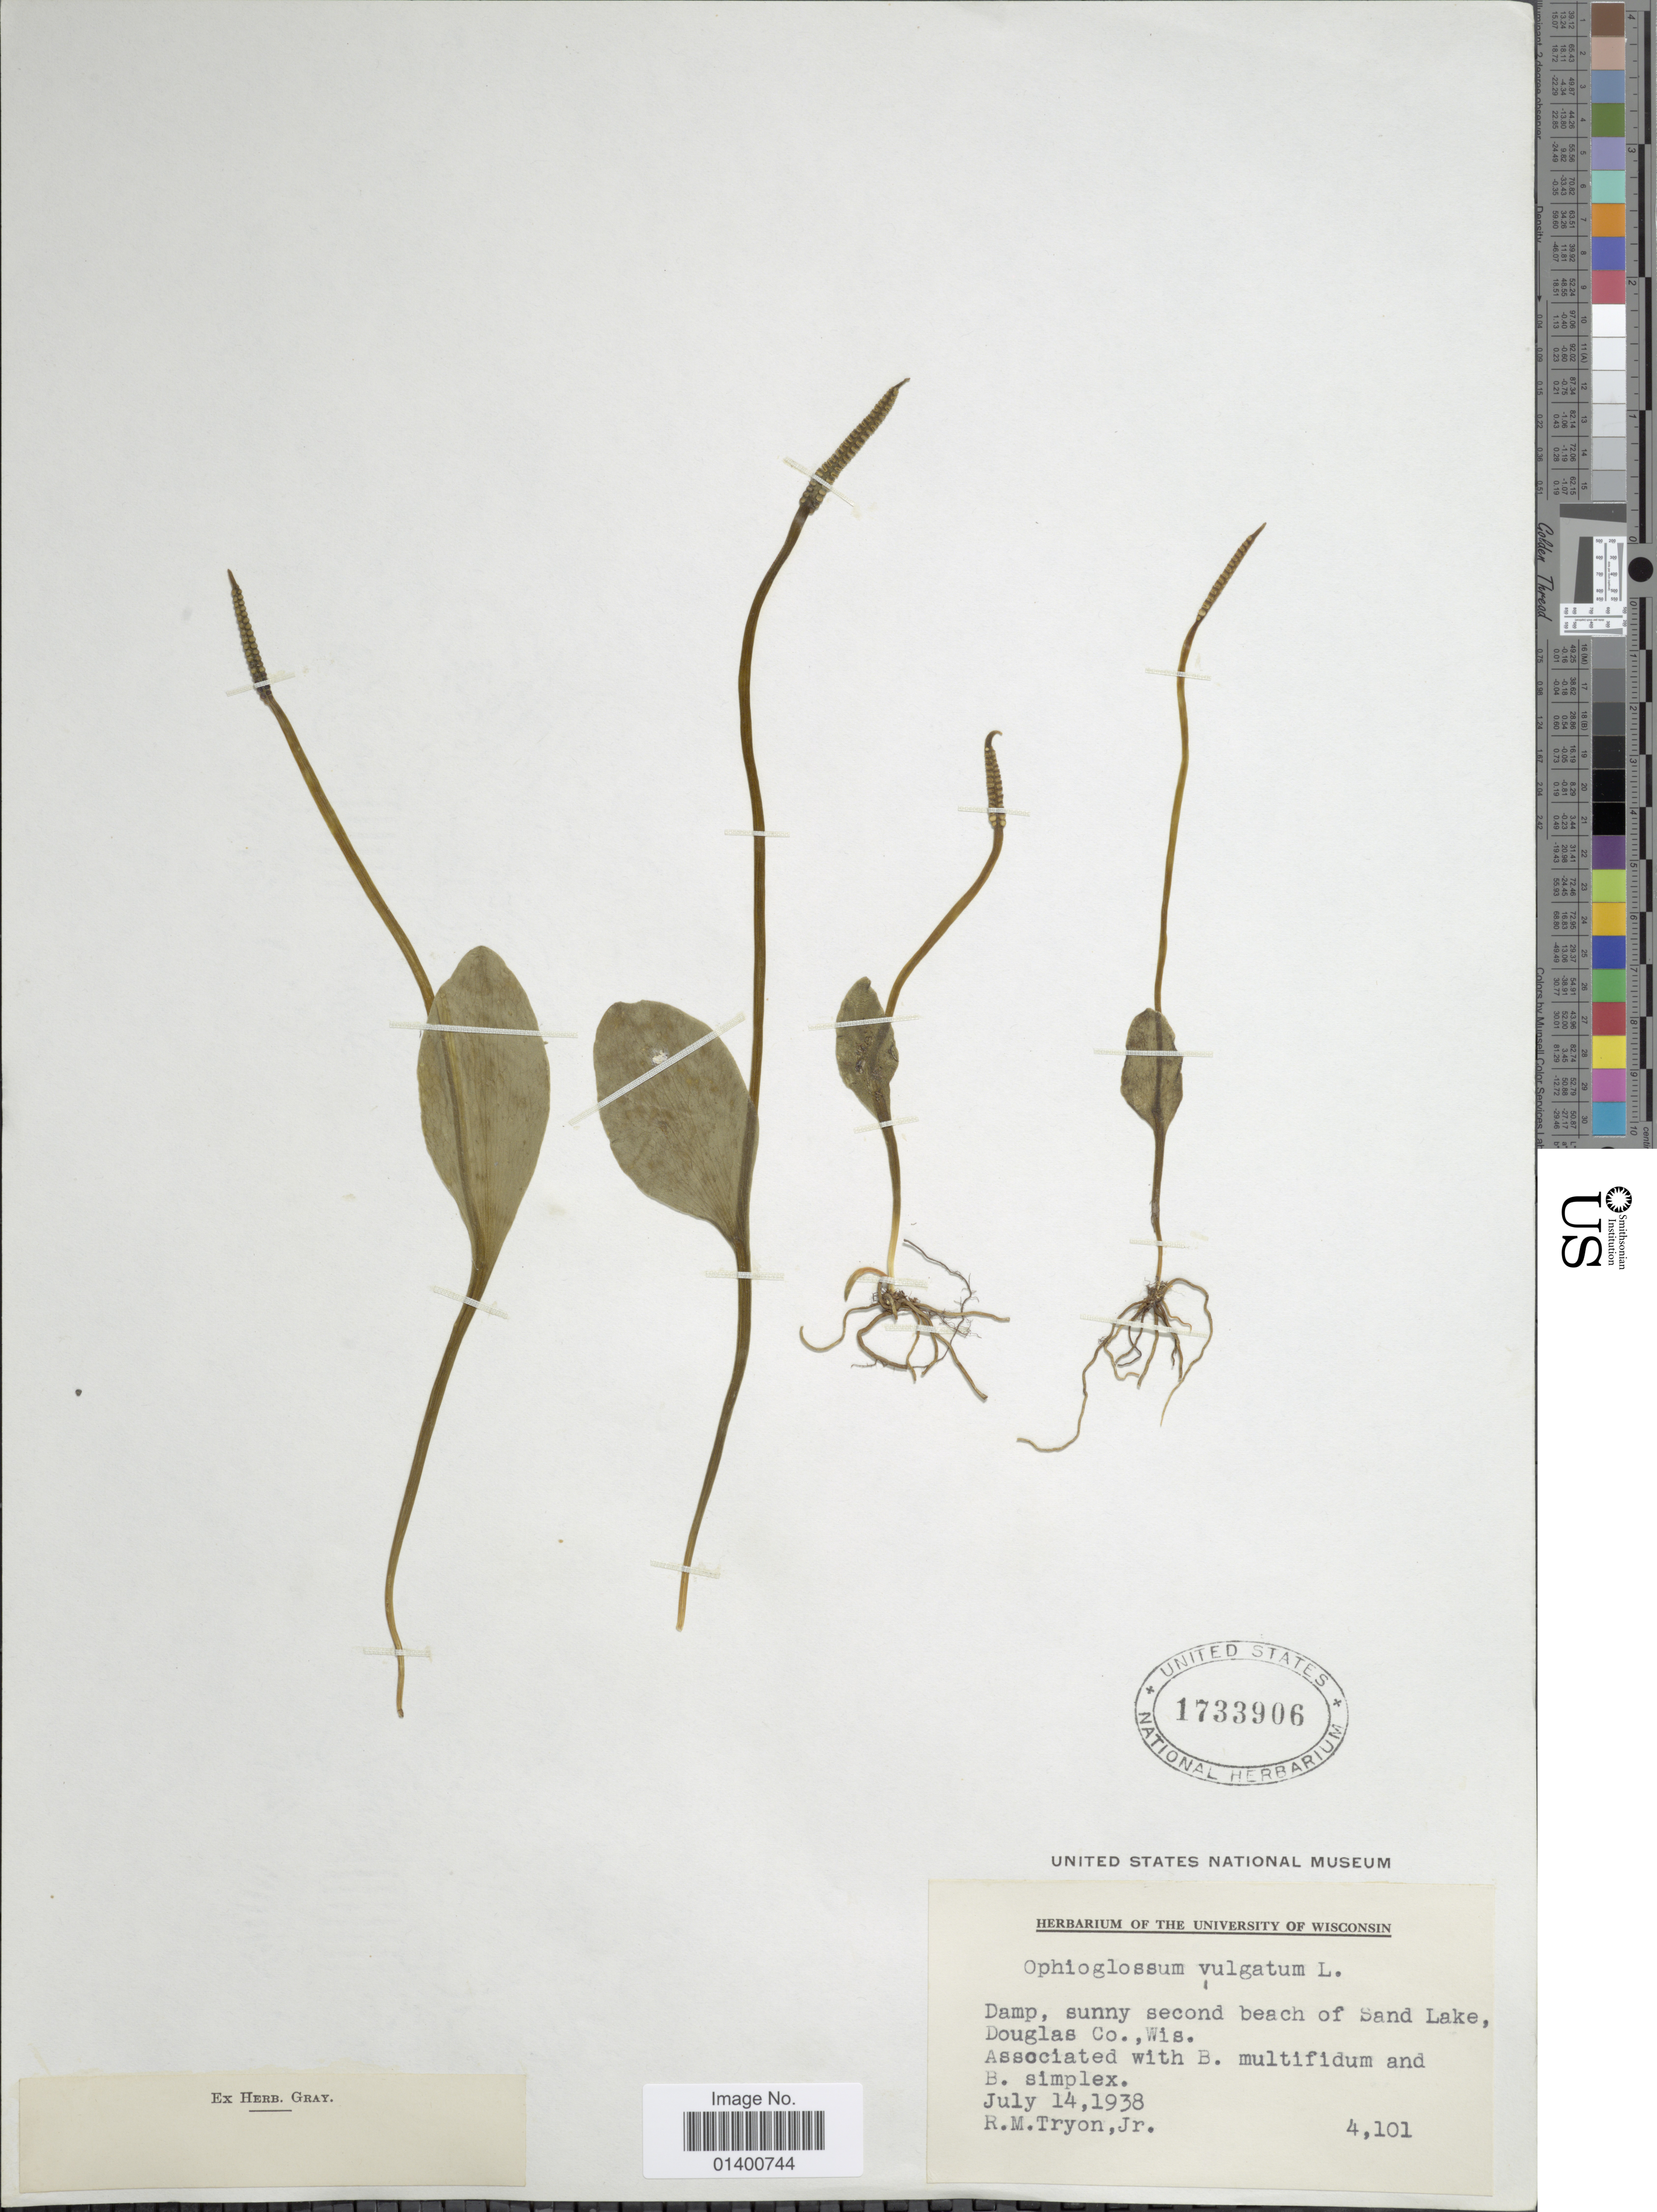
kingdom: Plantae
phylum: Tracheophyta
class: Polypodiopsida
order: Ophioglossales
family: Ophioglossaceae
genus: Ophioglossum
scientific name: Ophioglossum vulgatum var. pseudopodum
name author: (S.F. Blake) Farw.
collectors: R. M. Tryon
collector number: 4101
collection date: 1938-07-14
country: United States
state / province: Wisconsin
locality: Sunny second beach of Sand Lake, Douglas Co.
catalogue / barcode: US 1733906